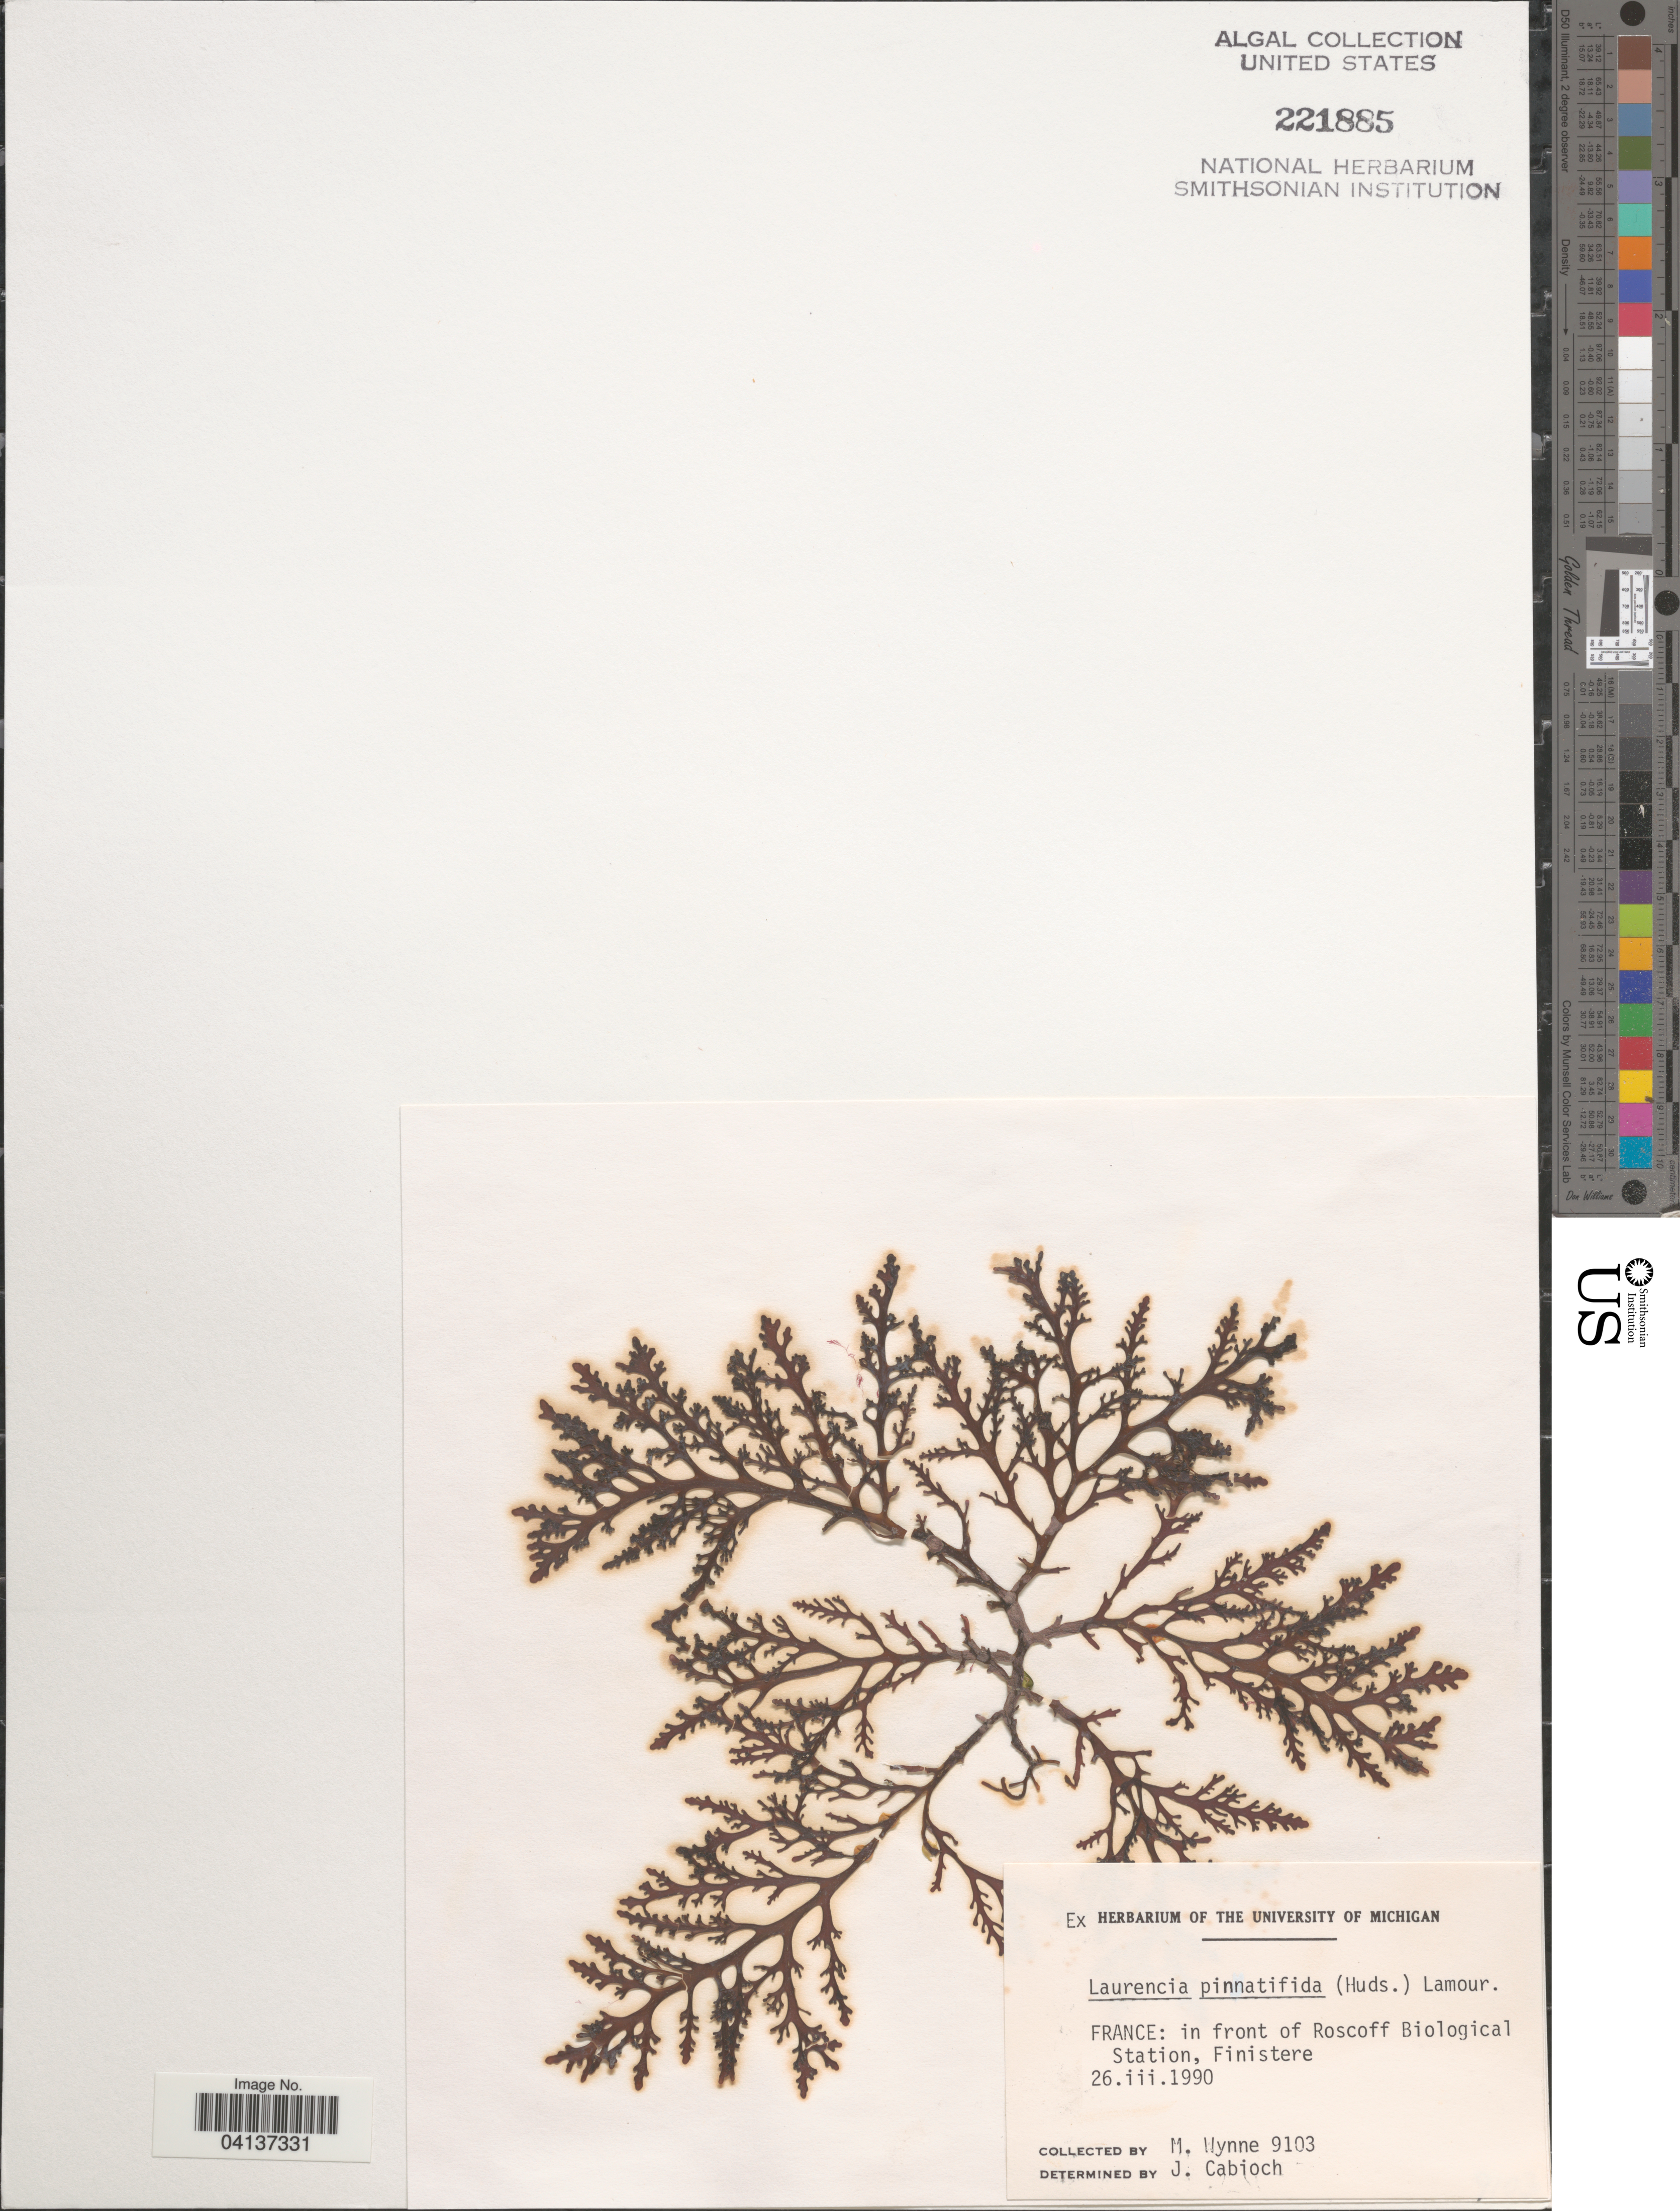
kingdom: Plantae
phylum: Rhodophyta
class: Florideophyceae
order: Ceramiales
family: Rhodomelaceae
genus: Osmundea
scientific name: Osmundea pinnatifida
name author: (Huds.) Stackh.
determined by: Algae name updating Project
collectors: M.J. Wynne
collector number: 9103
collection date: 1990-03-26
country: France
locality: In front of Roscoff Biological Station, Finistere.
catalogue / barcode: US 221885